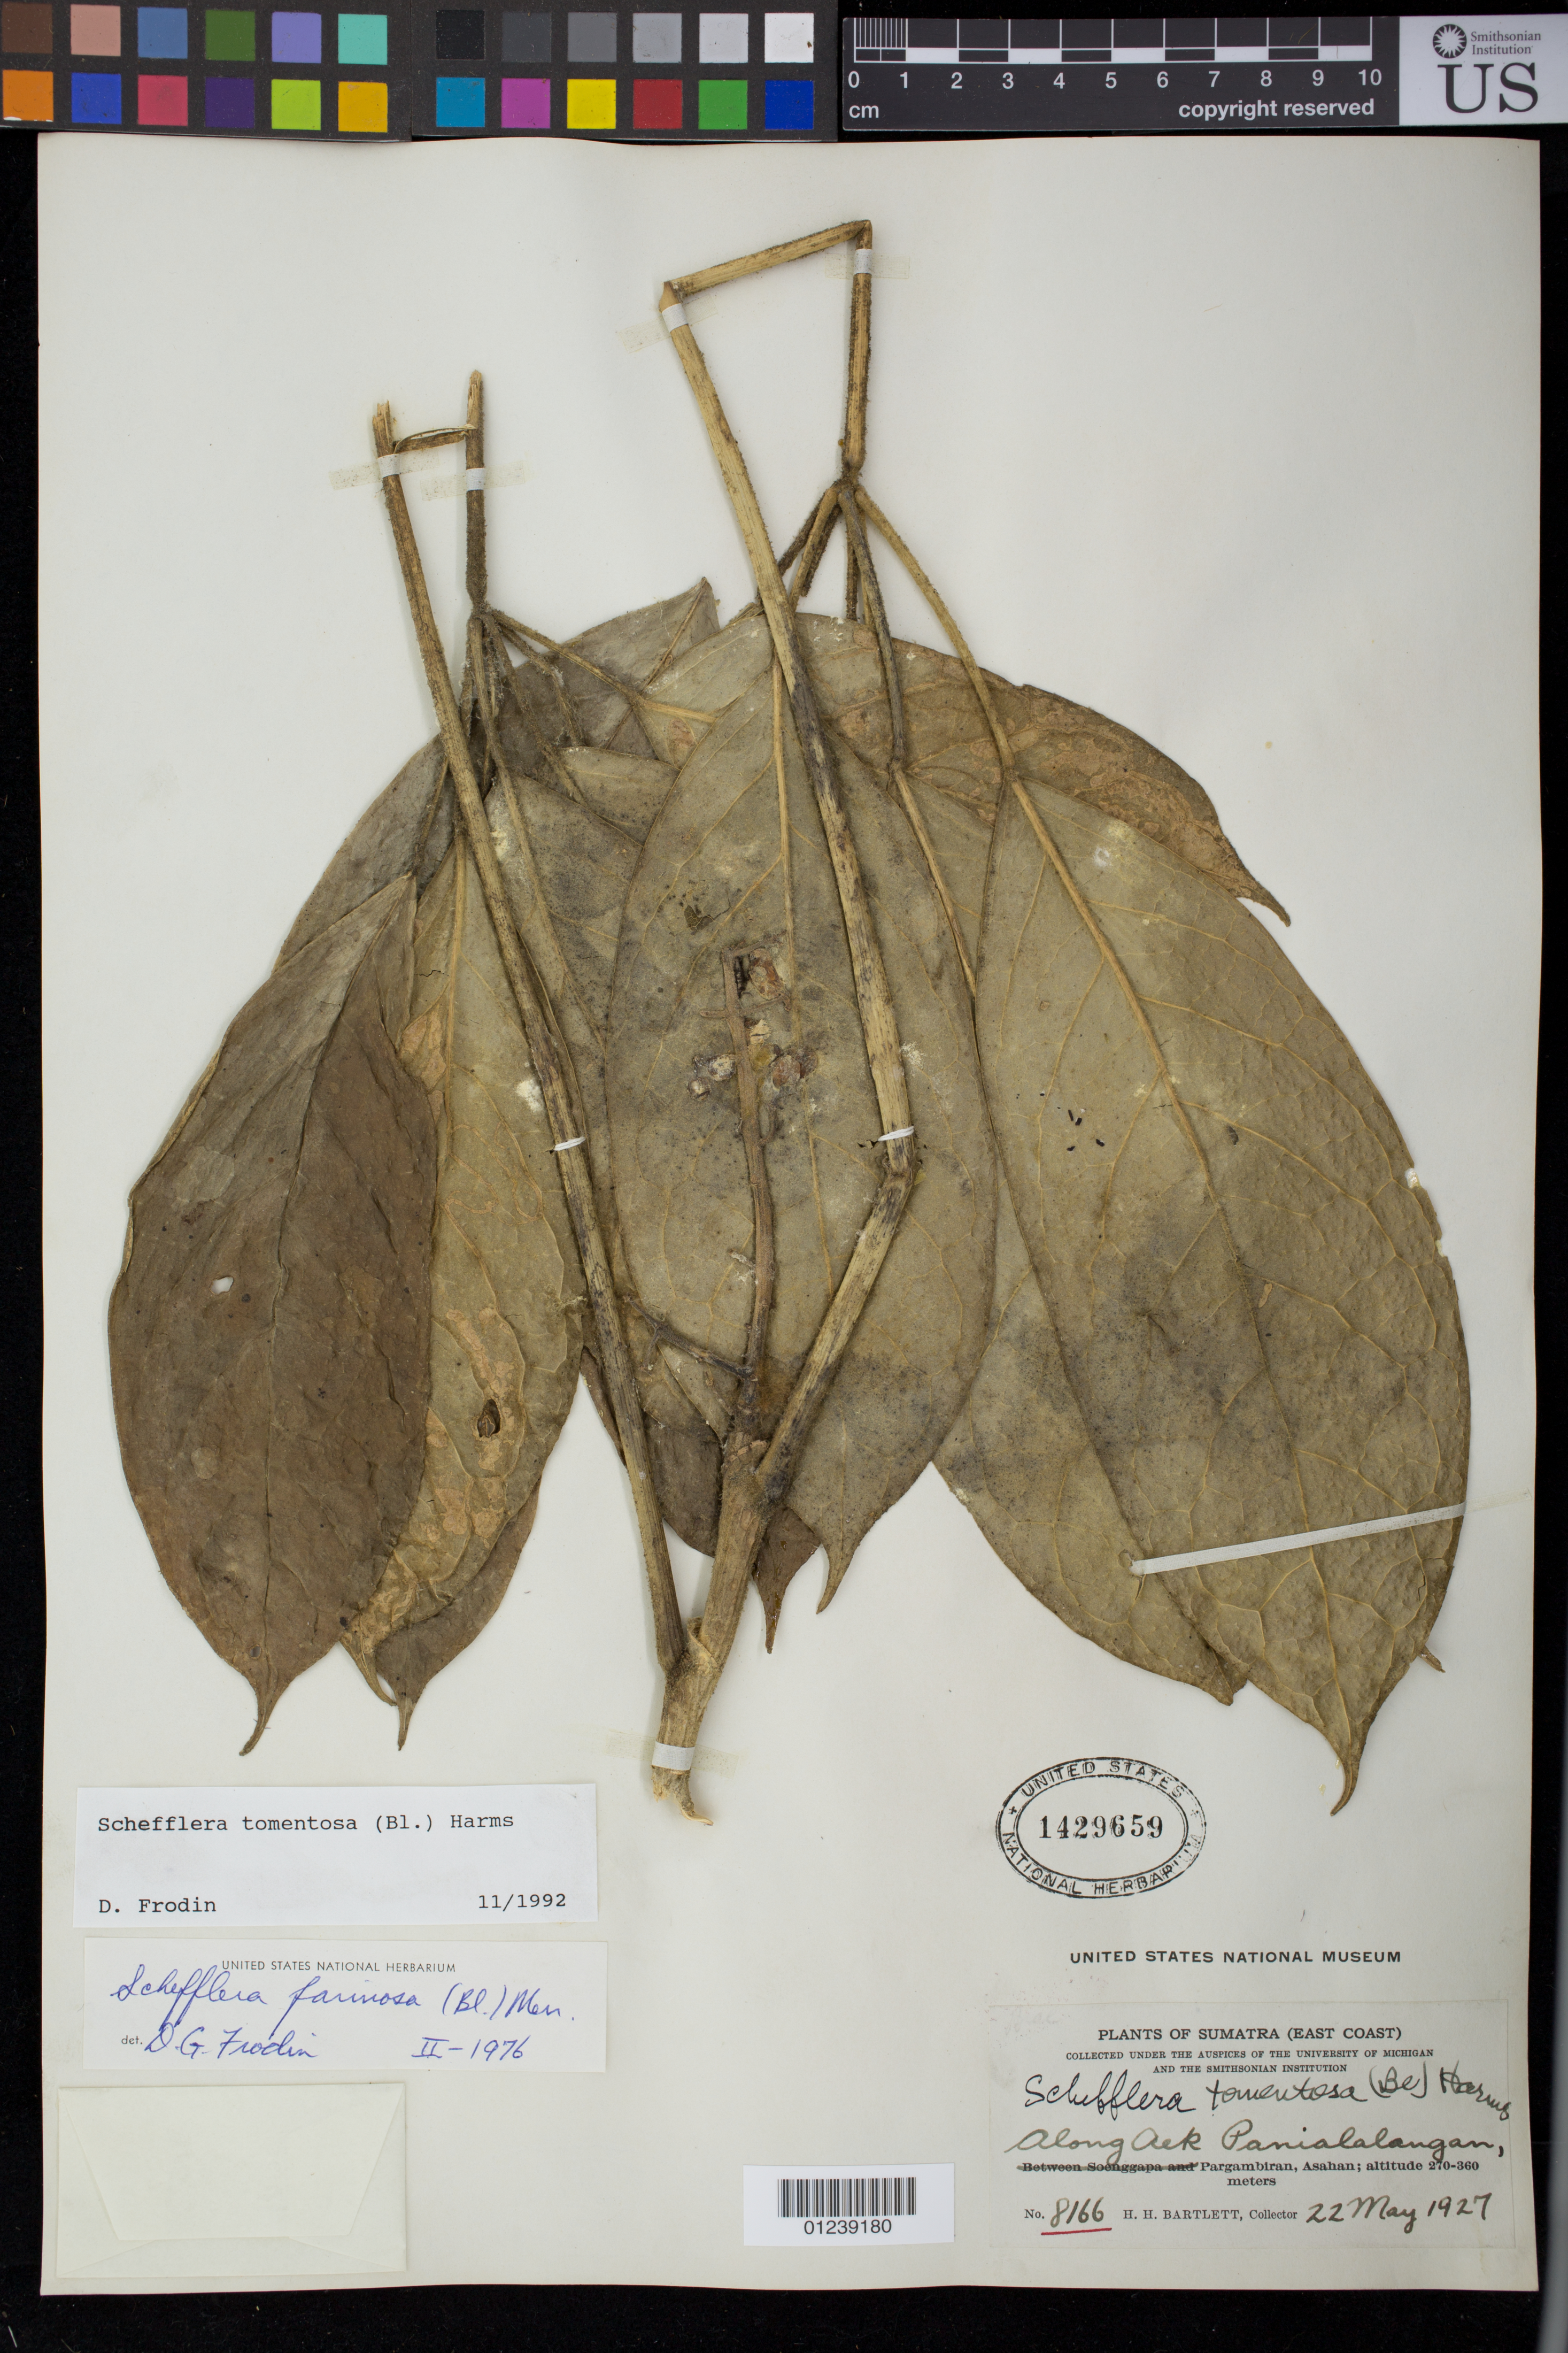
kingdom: Plantae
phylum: Tracheophyta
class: Magnoliopsida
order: Apiales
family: Araliaceae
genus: Heptapleurum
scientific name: Heptapleurum farinosum var. farinosum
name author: (Blume) Lowry & G. M. Plunkett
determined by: Wagner, W. L., (BOT), Smithsonian Institution - National Museum of Natural History (UNITED STATES)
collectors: H. H. Bartlett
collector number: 8166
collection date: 1927-05-22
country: Indonesia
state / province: Sumatra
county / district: Sumatera Utara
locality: East Coast. Along Aek Panialalangan, Pargambiran, Asahan.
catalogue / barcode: US 1429659